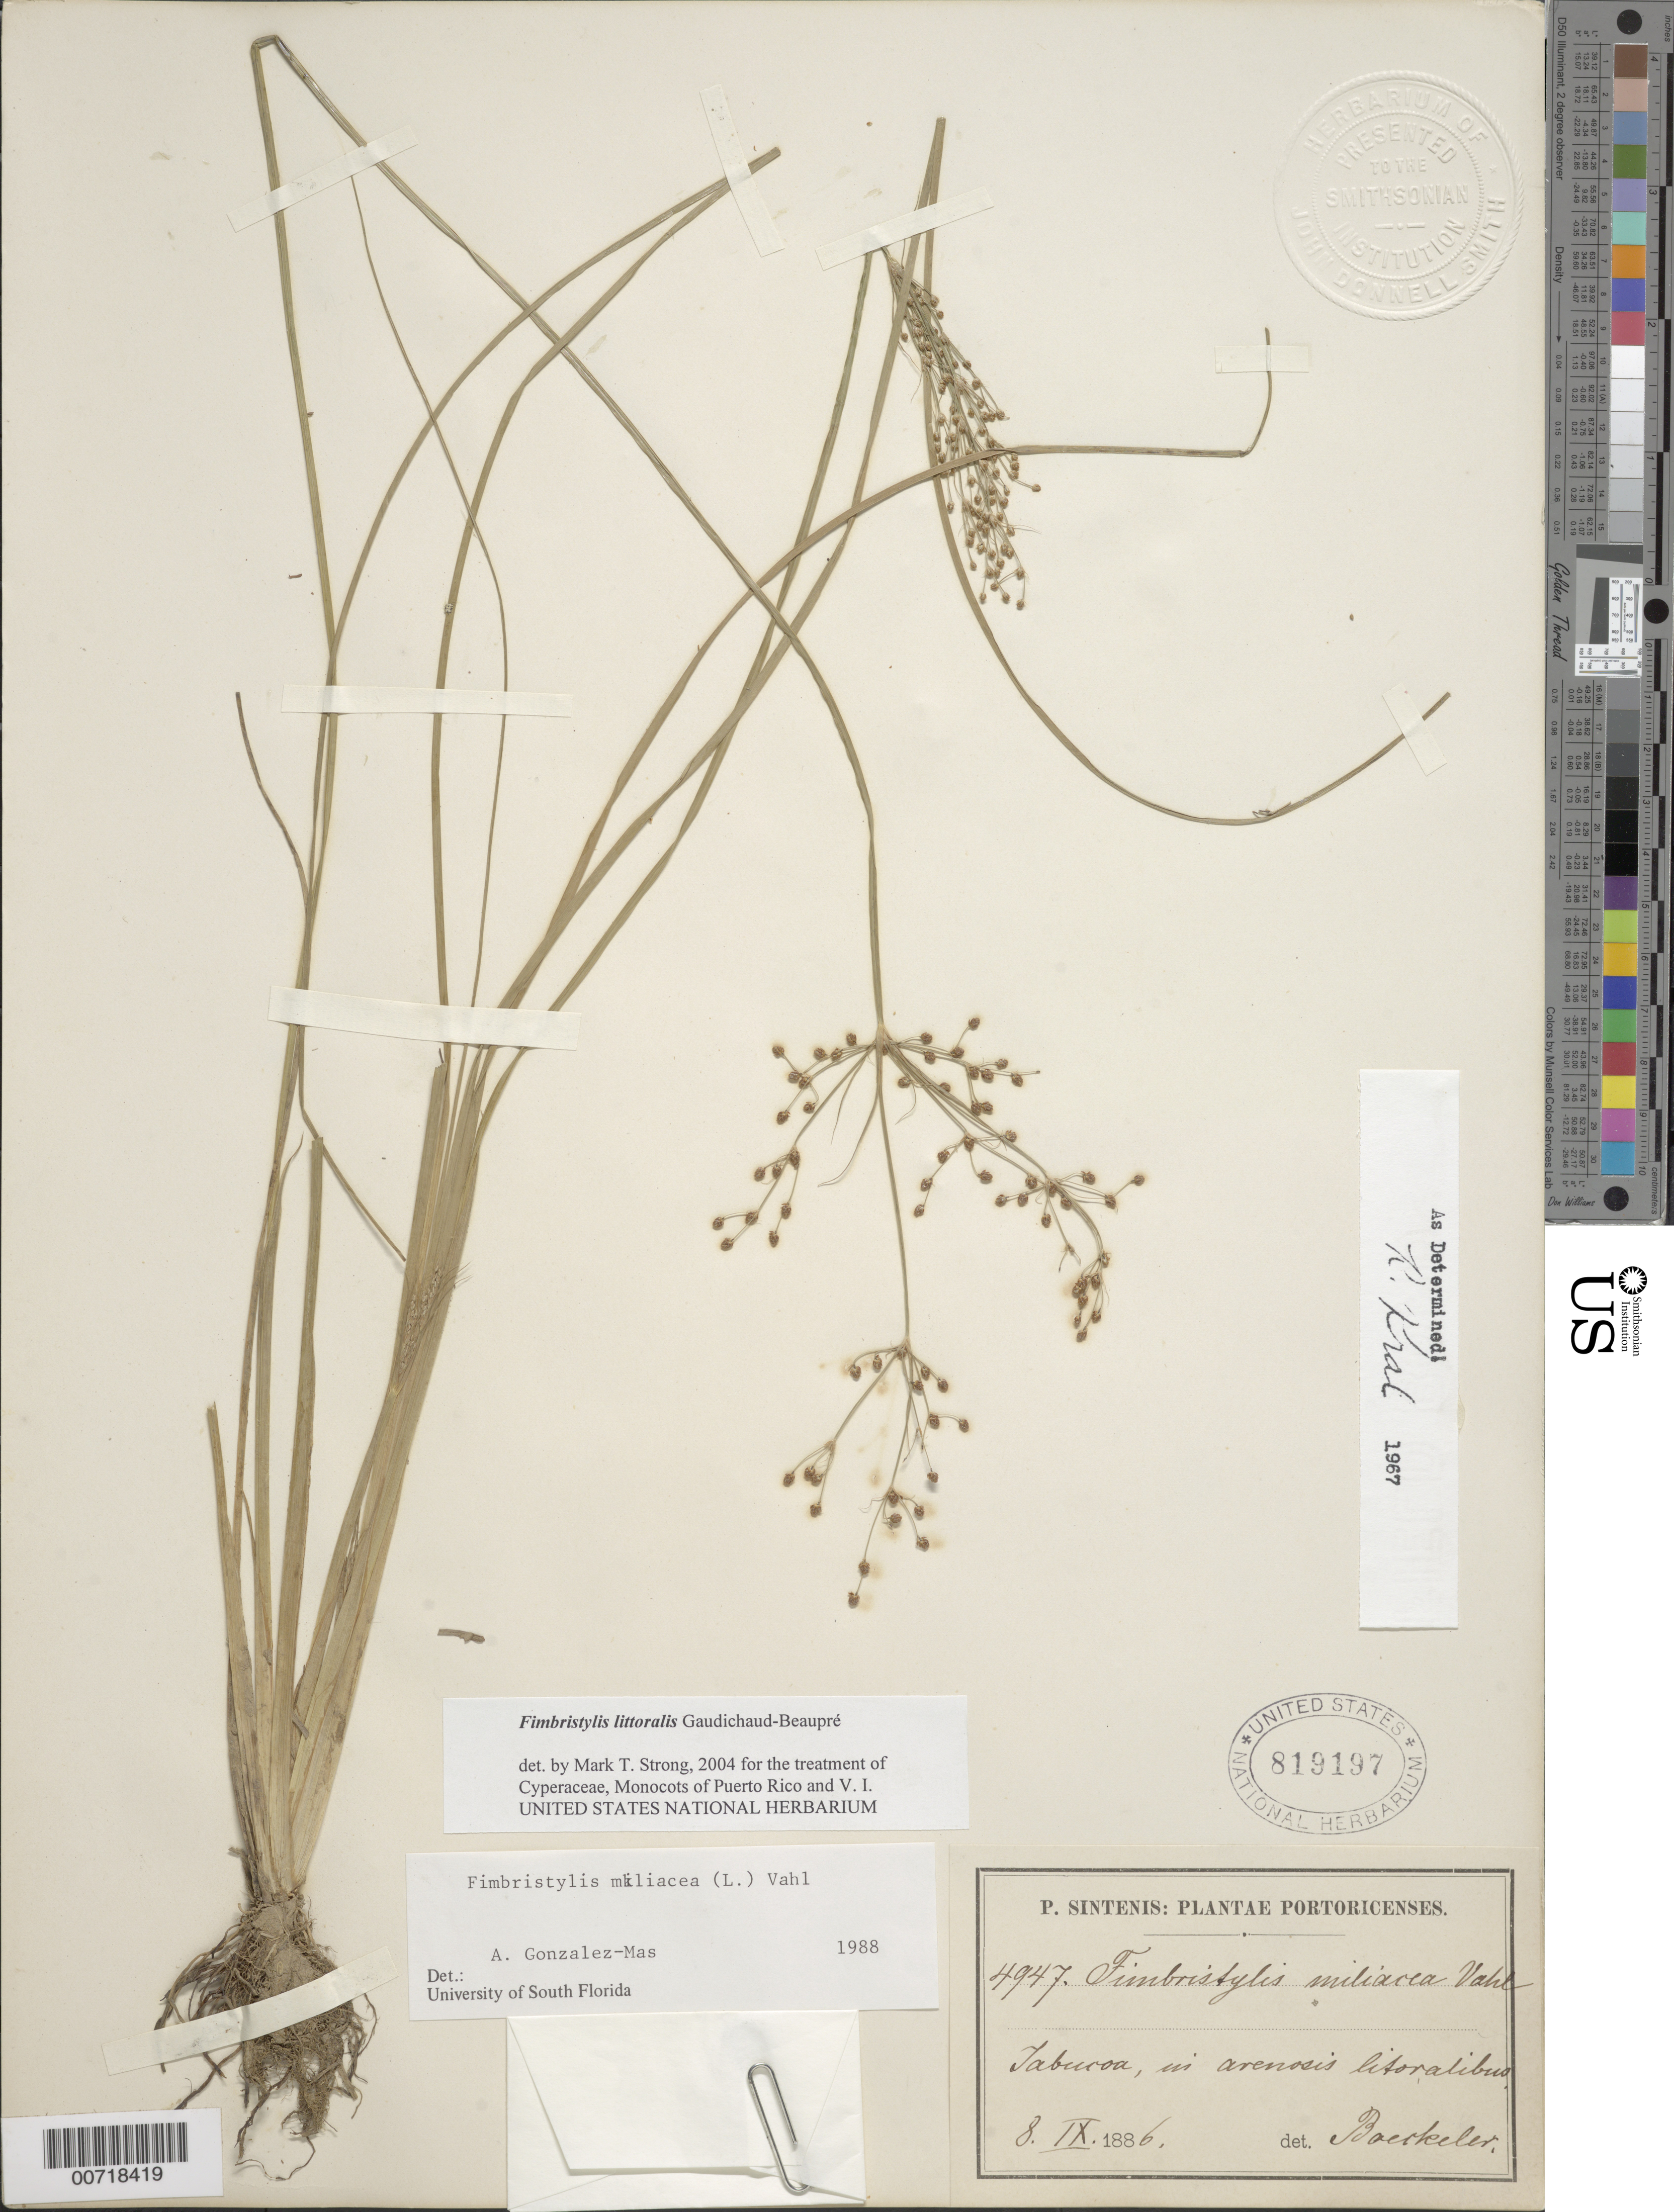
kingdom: Plantae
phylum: Tracheophyta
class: Liliopsida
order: Poales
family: Cyperaceae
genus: Fimbristylis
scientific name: Fimbristylis littoralis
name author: Gaudich.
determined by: Strong, M. T., (US), Smithsonian Institution - National Museum of Natural History (UNITED STATES)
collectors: P. Sintenis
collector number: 4947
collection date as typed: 08 Sep 1886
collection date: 1886-09-08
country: Puerto Rico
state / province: Yabucoa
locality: Yabucoa.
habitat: In arenosis litoralibus.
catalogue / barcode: US 819197